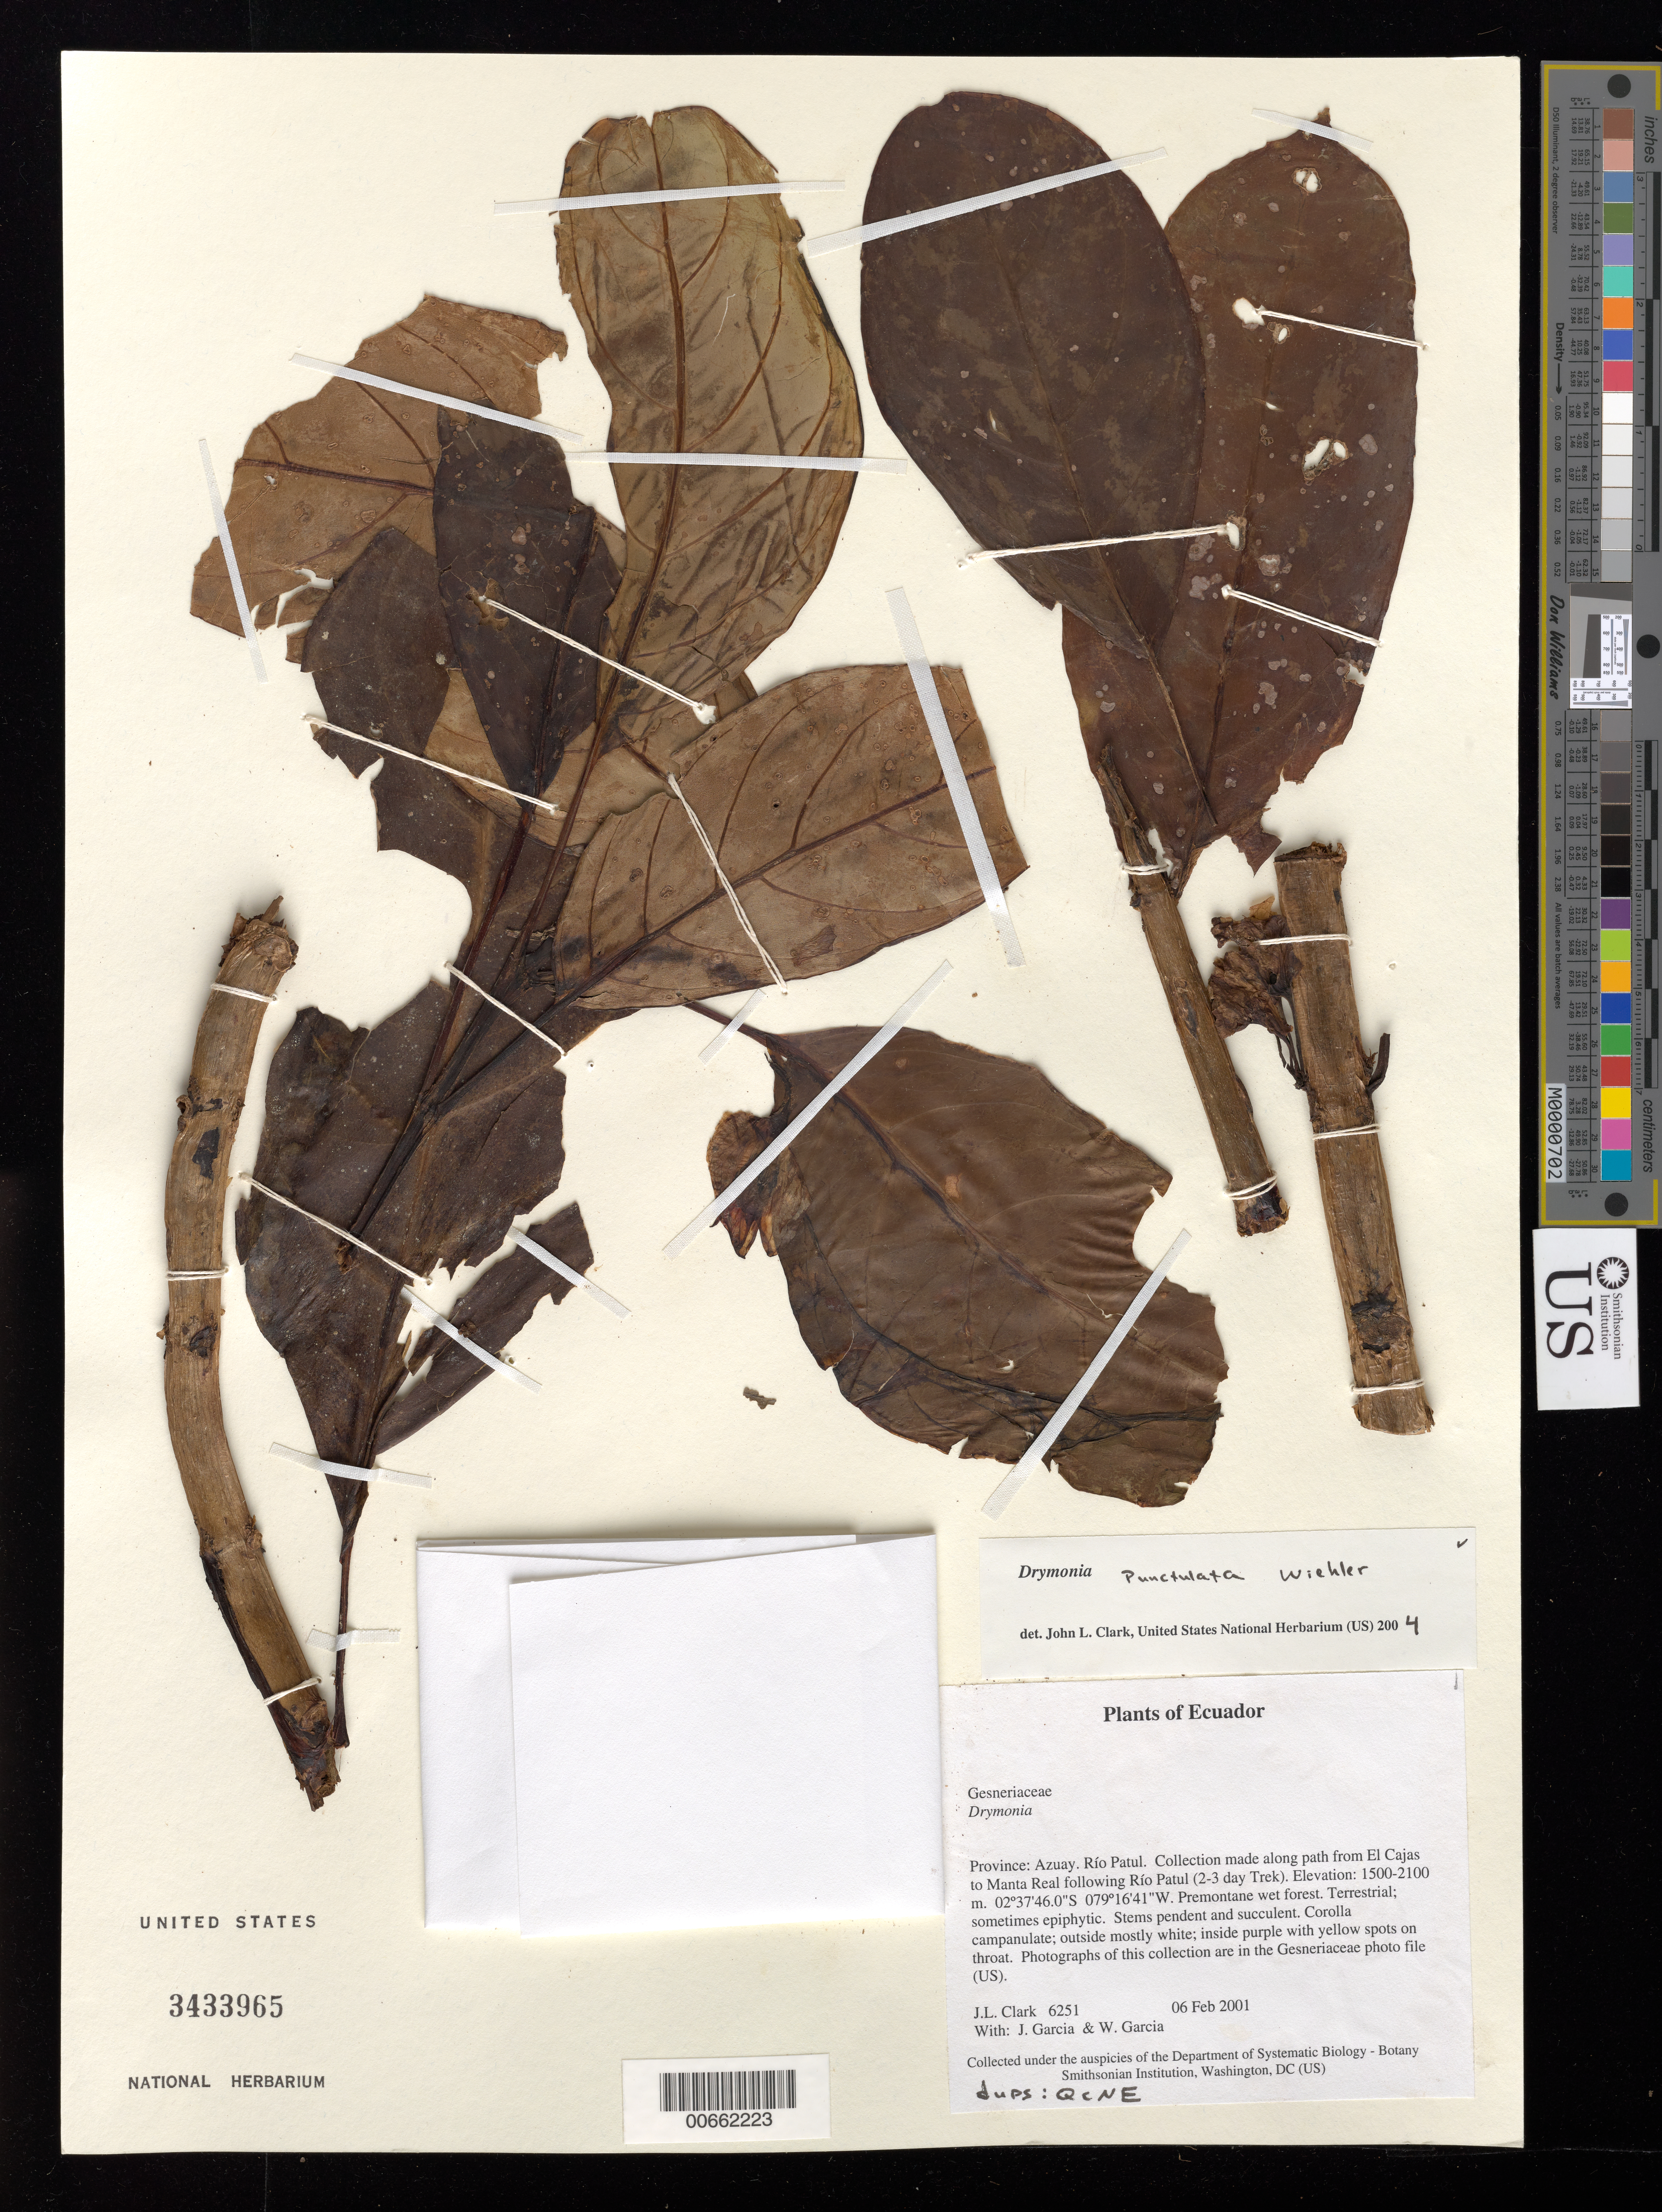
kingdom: Plantae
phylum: Tracheophyta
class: Magnoliopsida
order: Lamiales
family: Gesneriaceae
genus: Drymonia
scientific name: Drymonia punctulata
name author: Wiehler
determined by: Clark, J. L., (SEL), The Marie Selby Botanical Garden (UNITED STATES)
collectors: J. L. Clark, J. Garcia & W. Garcia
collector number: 6251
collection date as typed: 06 Feb 2001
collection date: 2001-02-06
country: Ecuador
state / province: Azuay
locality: Río Patul. Collection made along path from El Cajas to Manta Real following Río Patul (2-3 day Trek).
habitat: Premontane wet forest.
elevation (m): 1500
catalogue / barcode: US 3433965